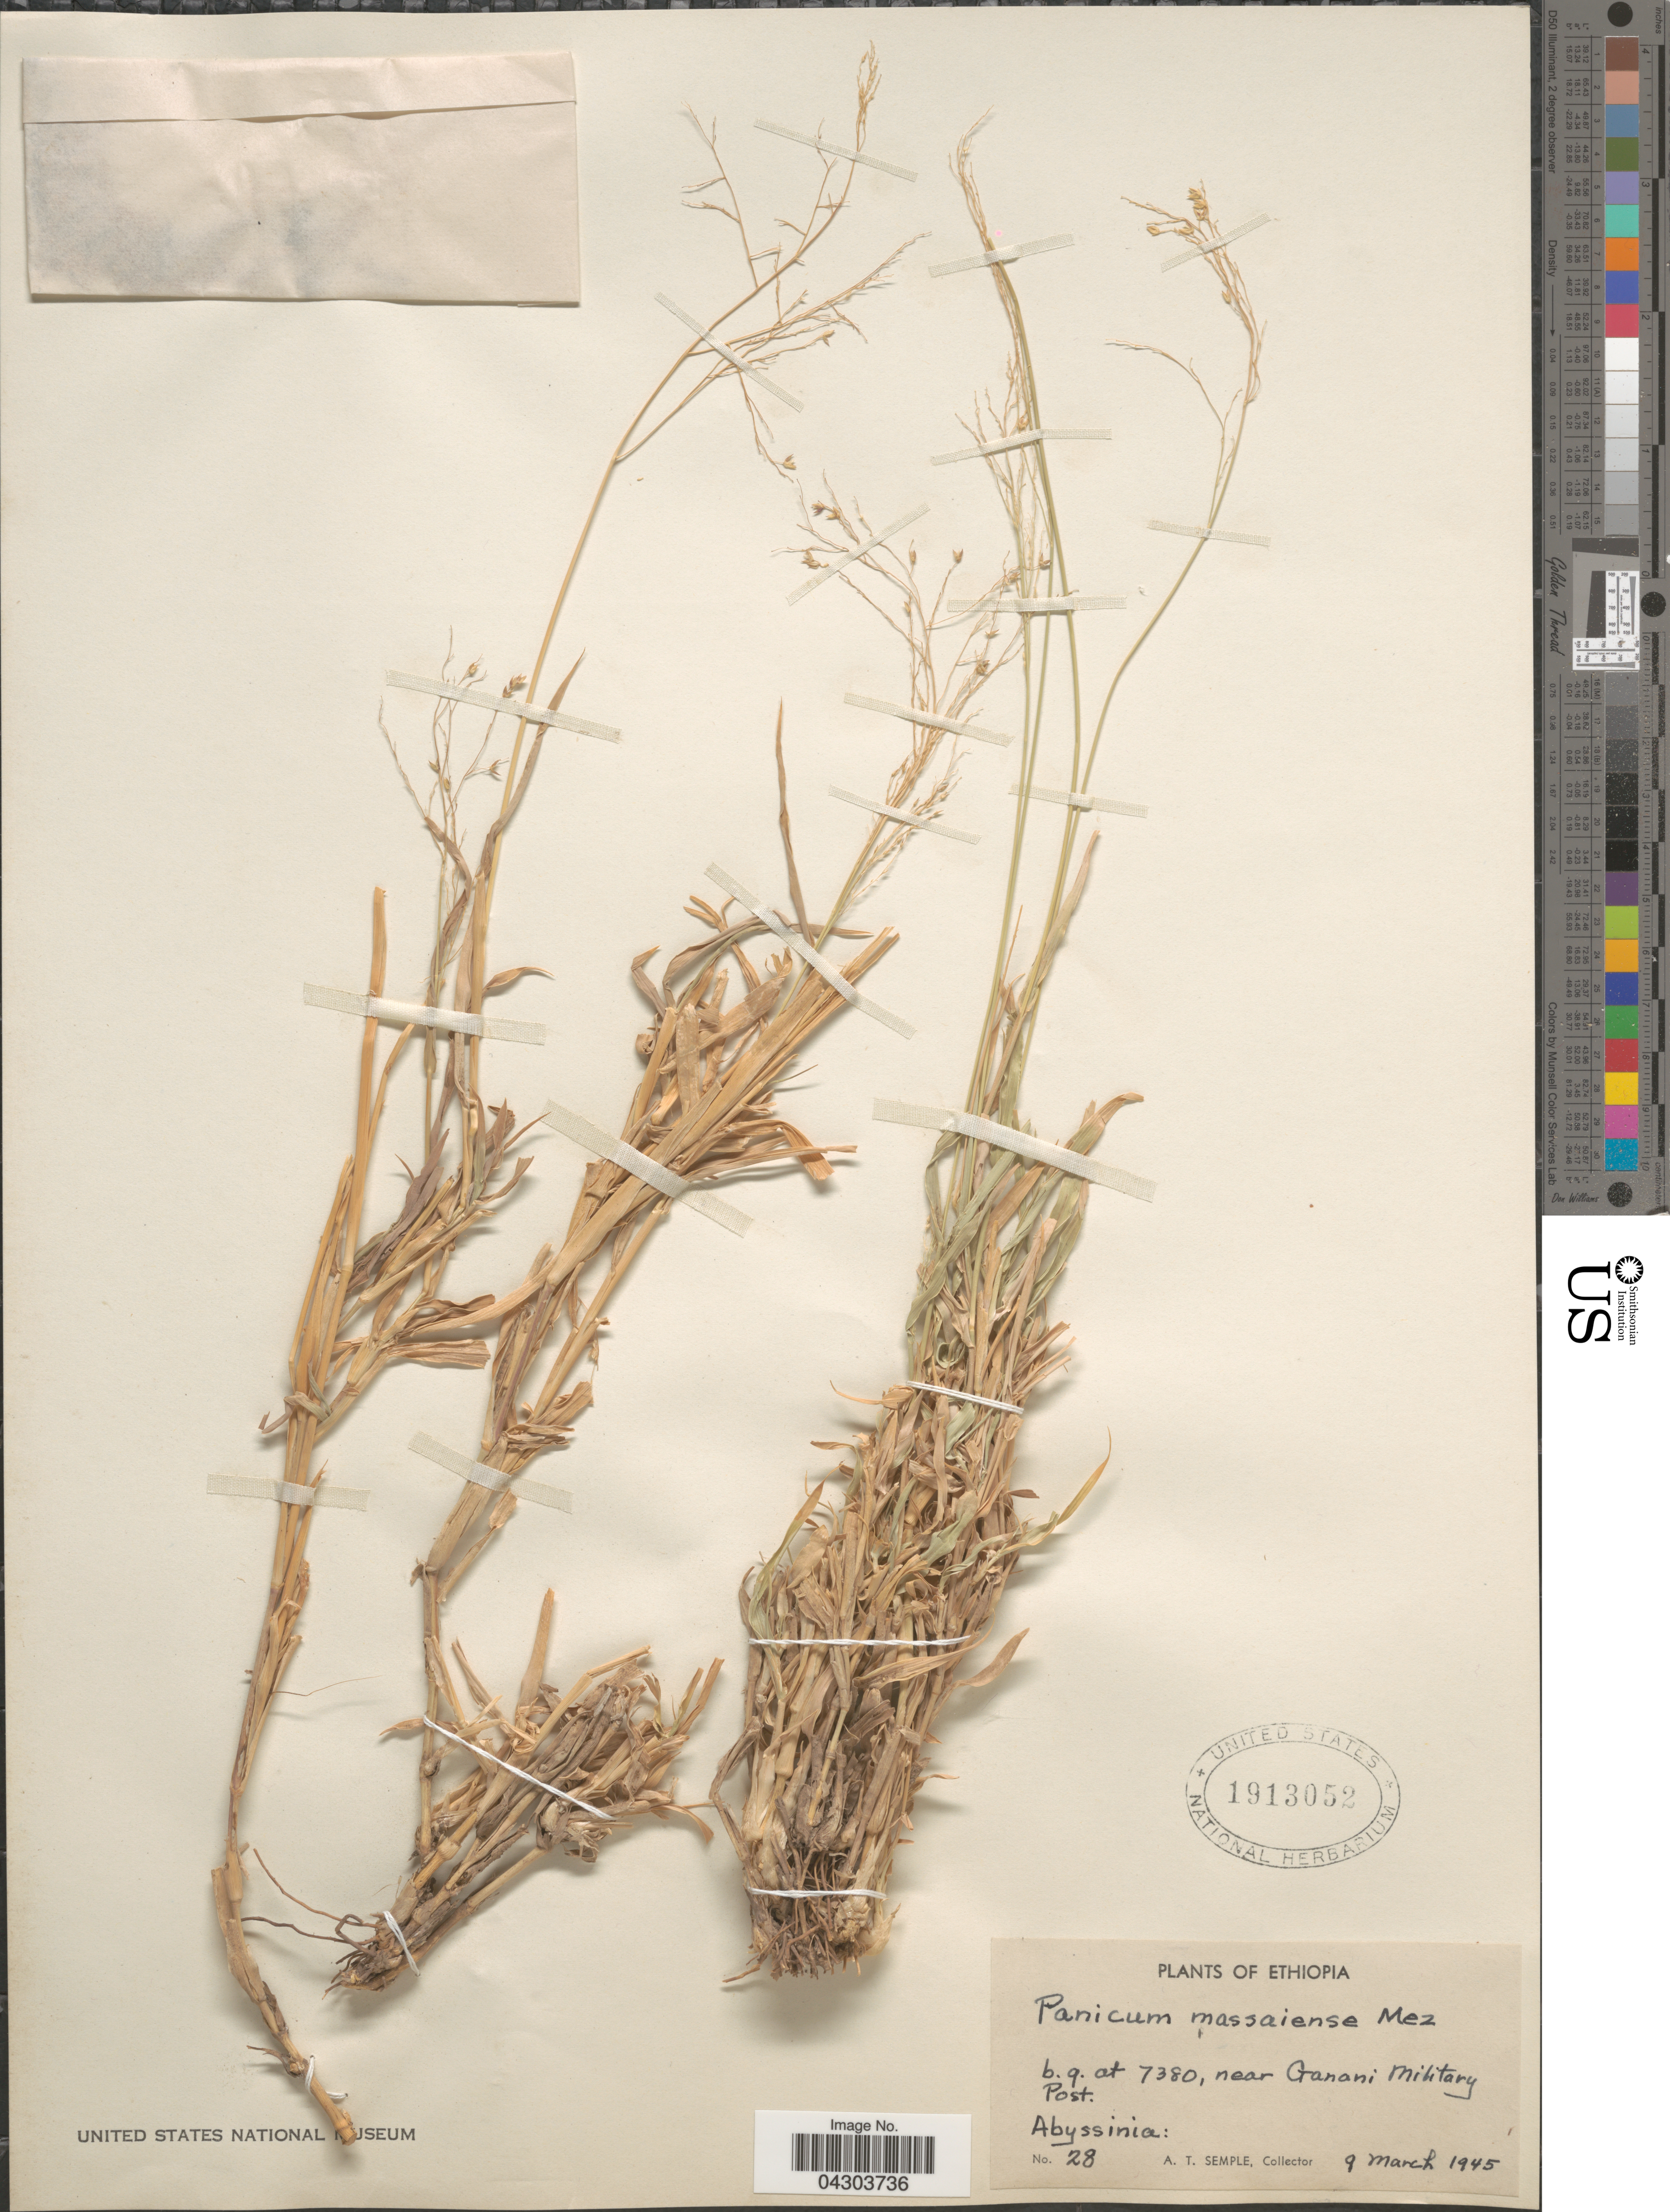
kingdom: Plantae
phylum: Tracheophyta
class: Liliopsida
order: Poales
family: Poaceae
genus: Panicum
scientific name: Panicum massaiense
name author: Mez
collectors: A. Semple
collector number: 28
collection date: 1945-03-09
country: Ethiopia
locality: B.q. at 7380, near Ganani Military Post. Abyssinia.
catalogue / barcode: US 1913052